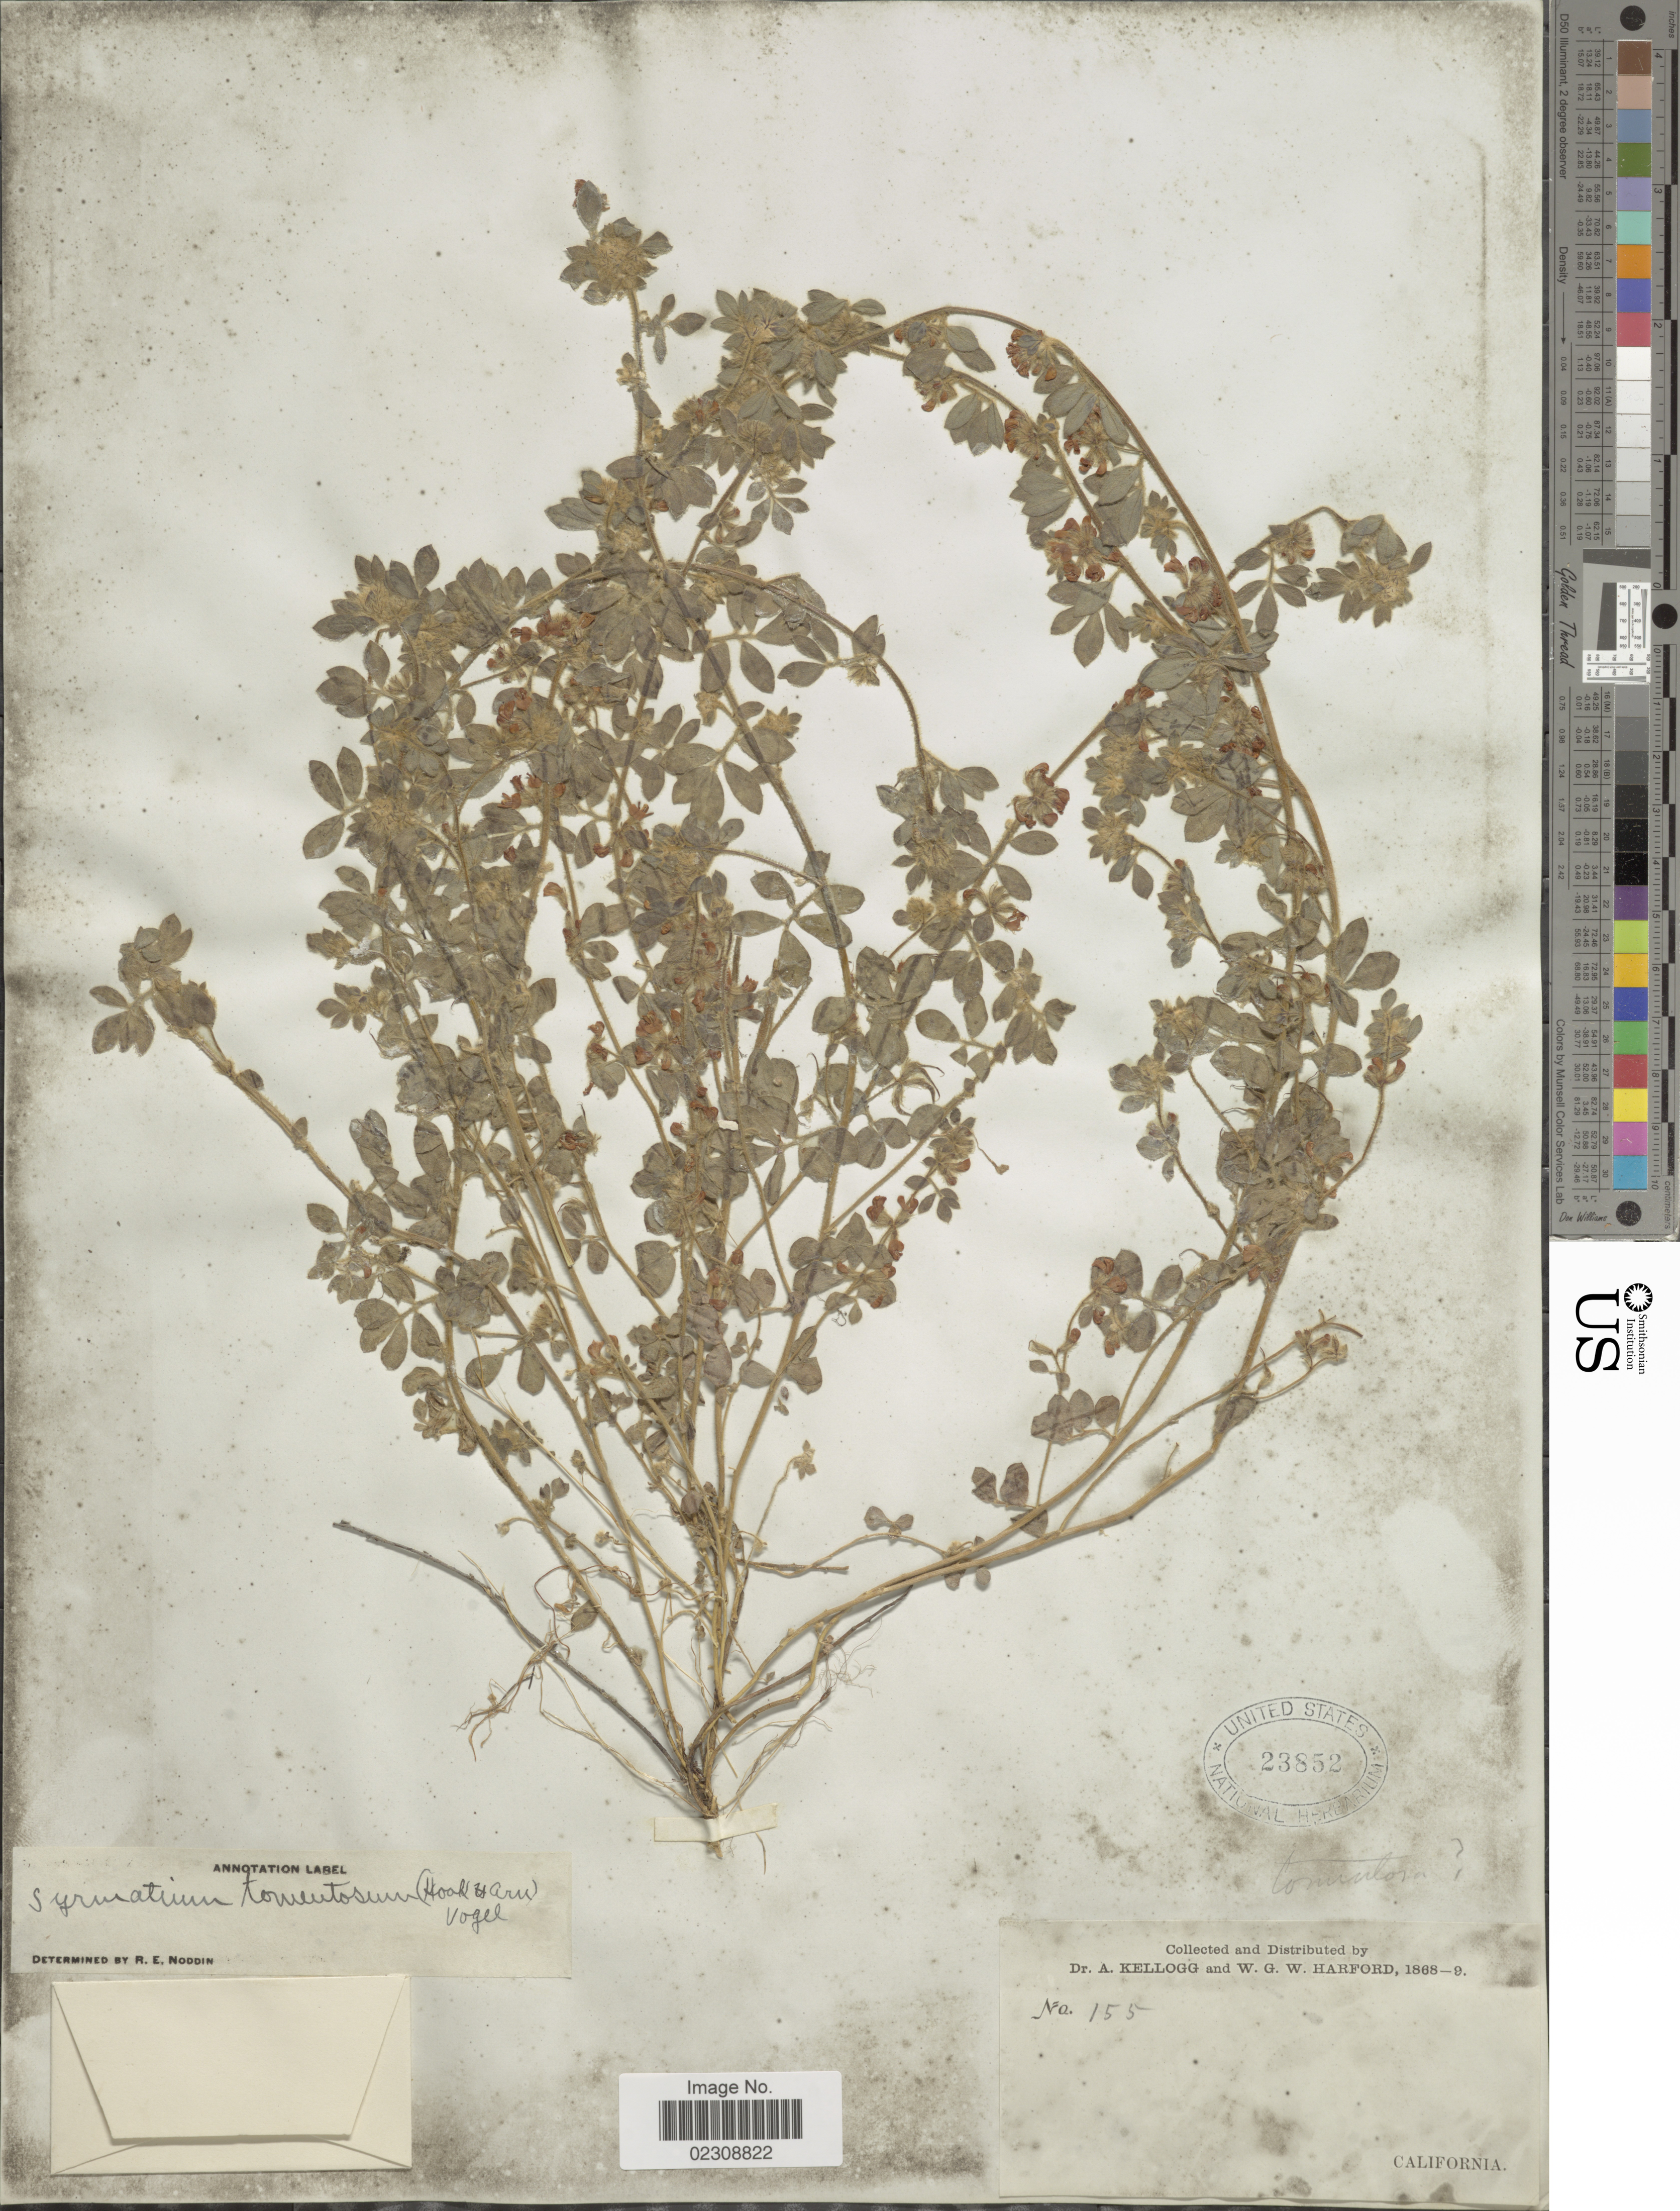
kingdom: Plantae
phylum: Tracheophyta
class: Magnoliopsida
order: Fabales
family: Fabaceae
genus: Syrmatium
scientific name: Syrmatium tomentosum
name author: (Hook. & Arn.) Vogel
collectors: A. Kellogg & W. G. W. Harford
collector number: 155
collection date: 1868/1869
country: United States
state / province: California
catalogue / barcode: US 23852